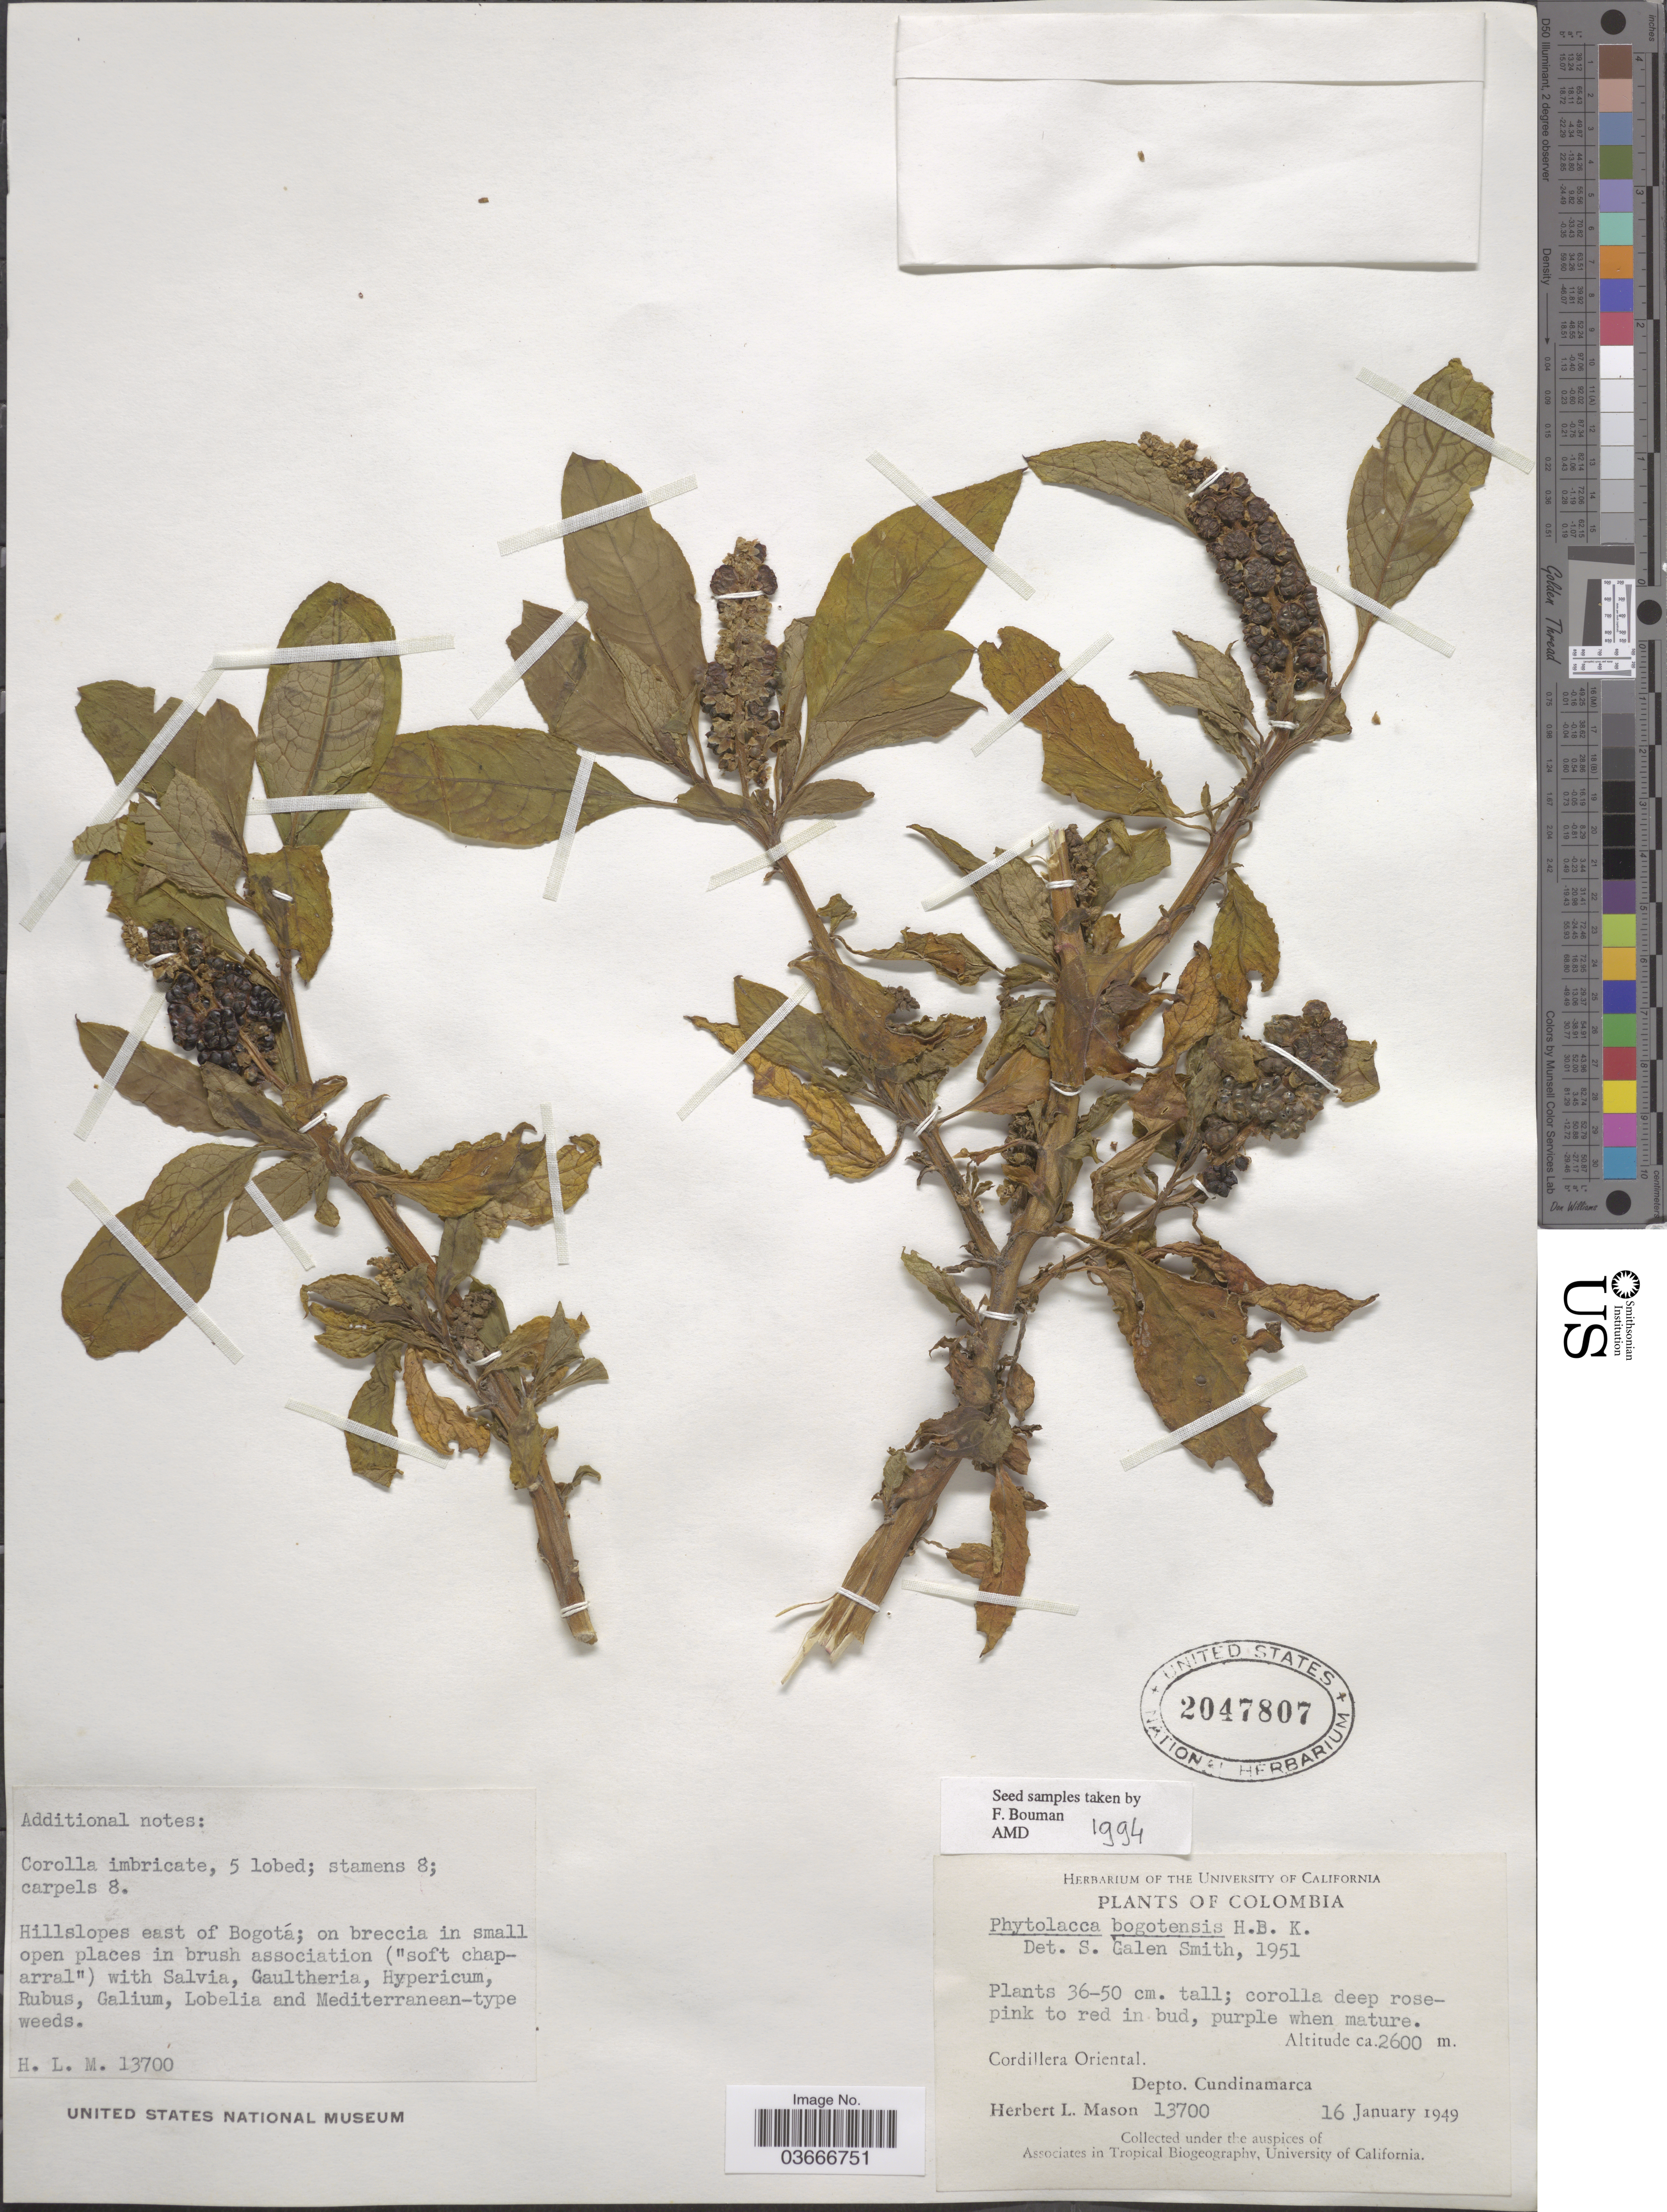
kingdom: Plantae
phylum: Tracheophyta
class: Magnoliopsida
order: Caryophyllales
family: Phytolaccaceae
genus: Phytolacca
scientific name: Phytolacca bogotensis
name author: Kunth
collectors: H. L. Mason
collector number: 13700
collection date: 1949-01-16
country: Colombia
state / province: Cundinamarca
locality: Cordillera Oriental. Depto. Cundinamarca. Hillslopes east of Bogotá.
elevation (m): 2600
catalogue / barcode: US 2047807